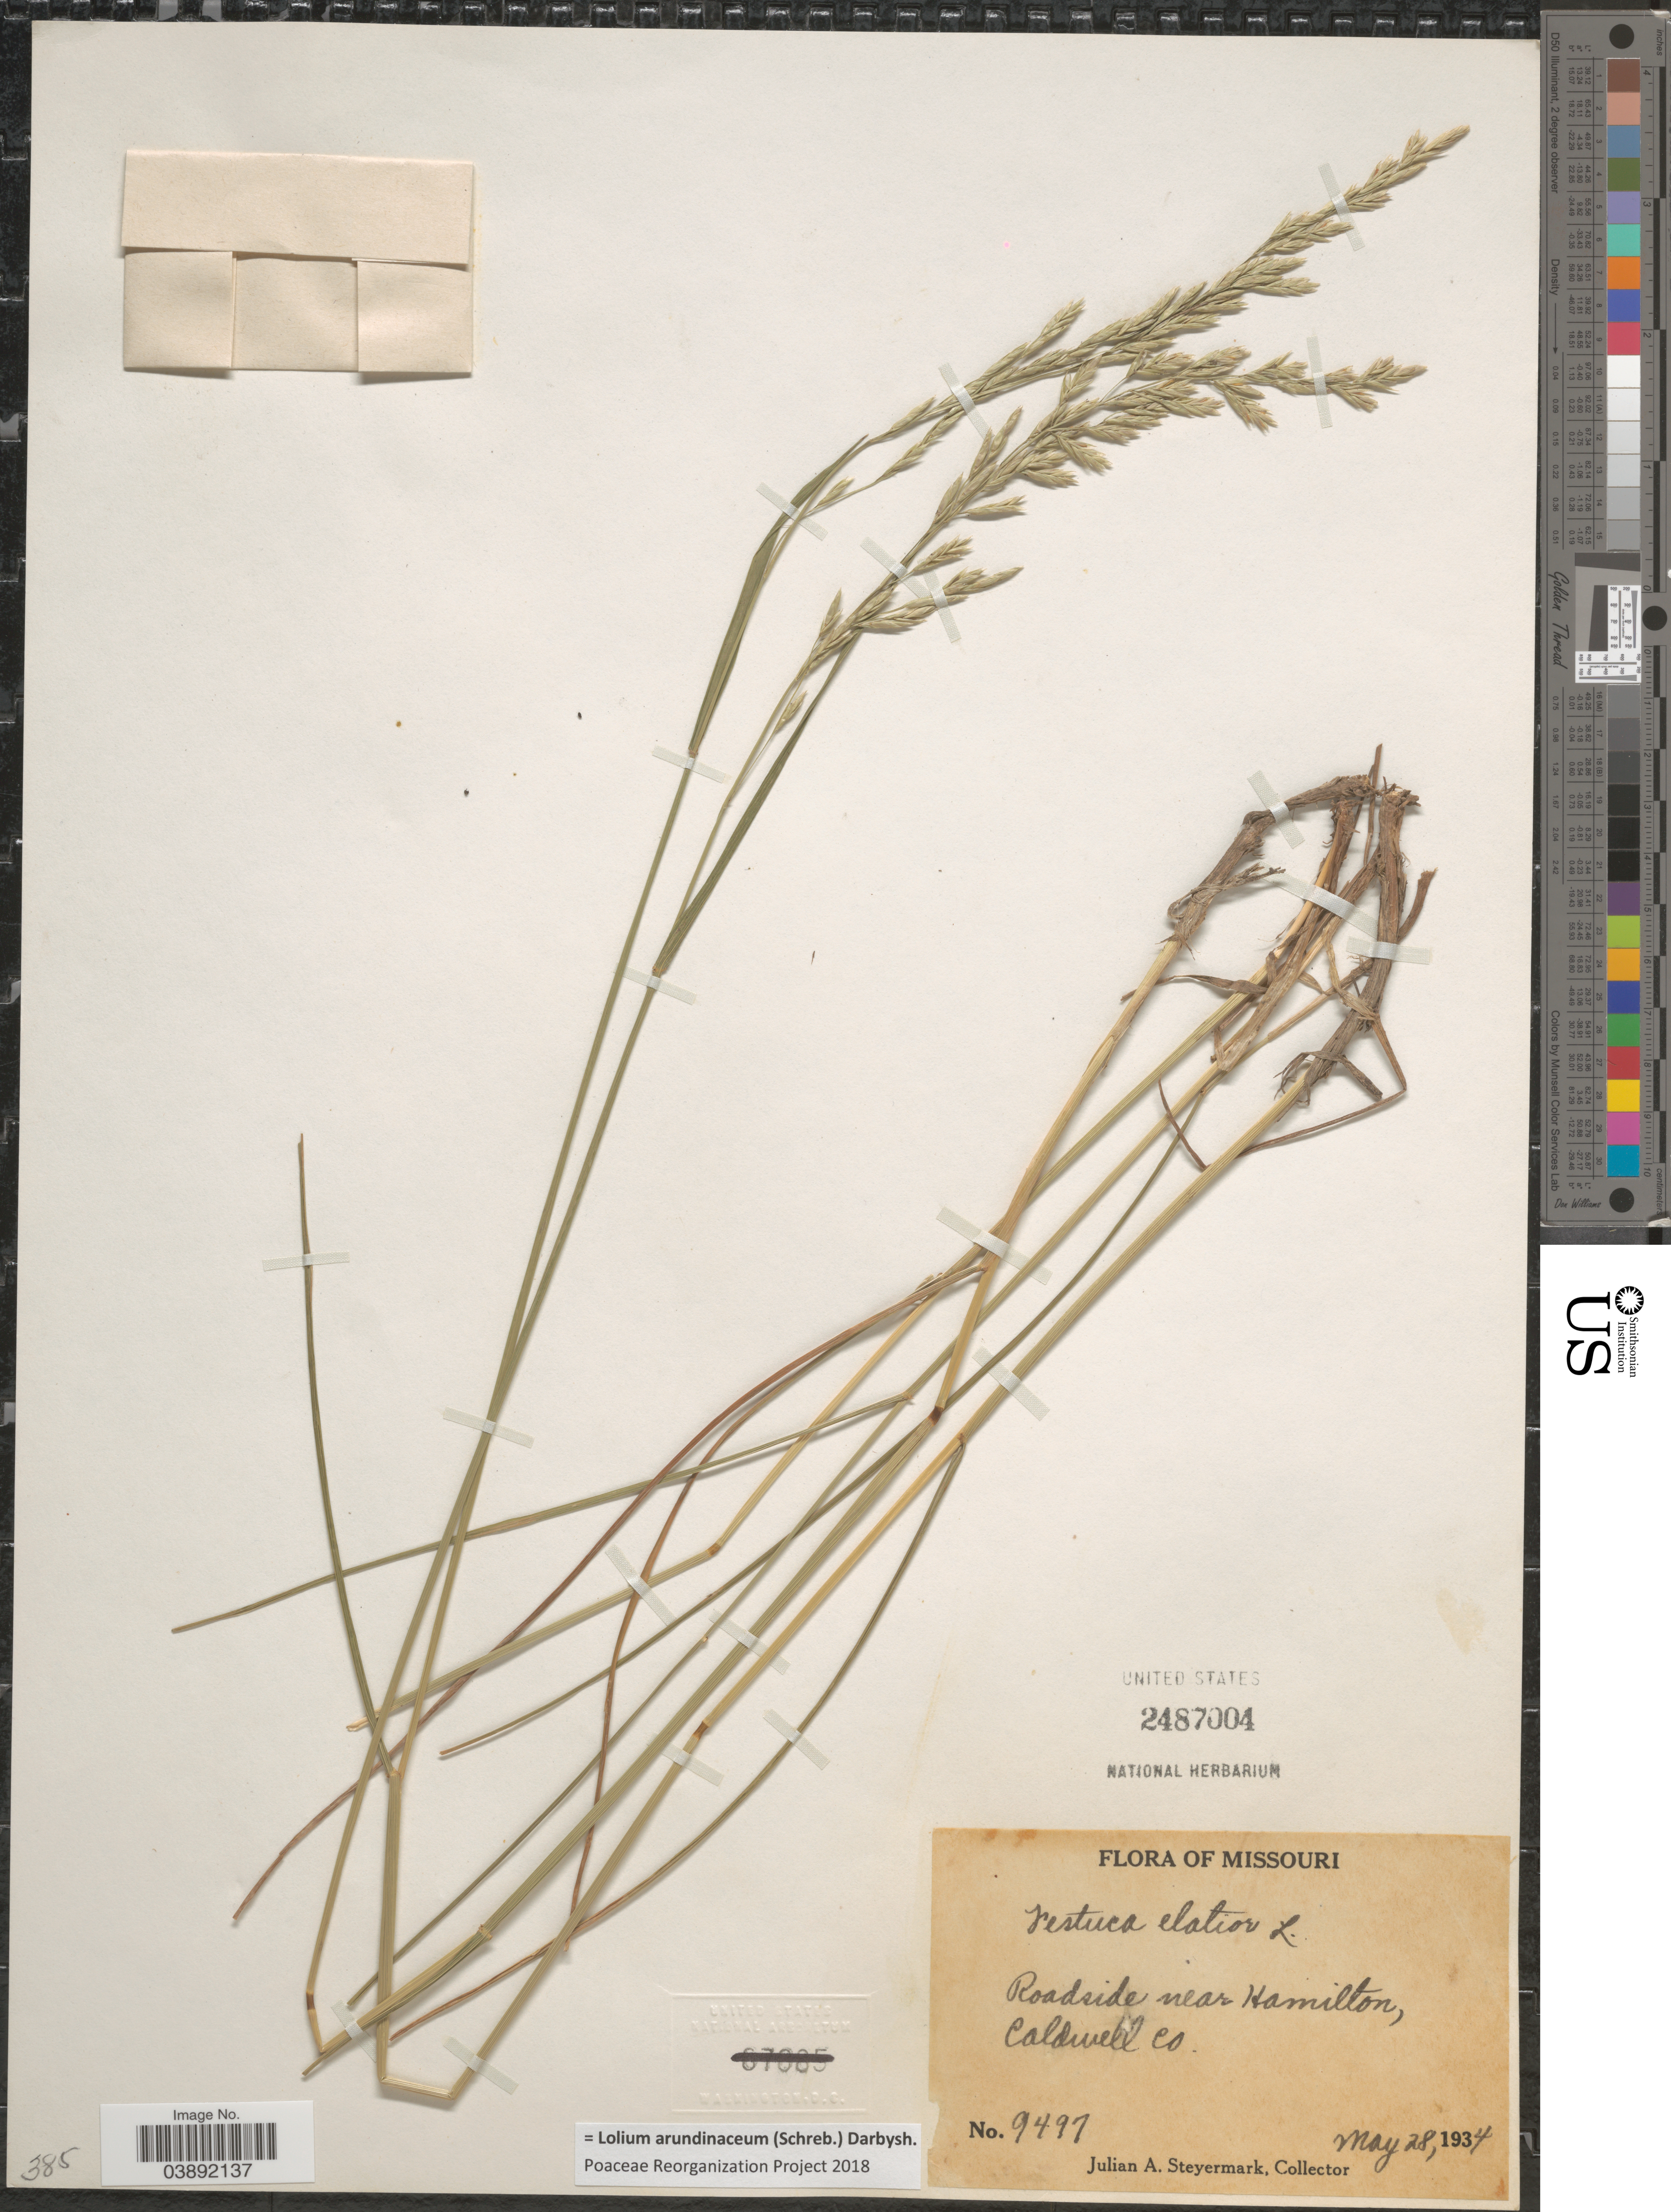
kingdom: Plantae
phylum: Tracheophyta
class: Liliopsida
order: Poales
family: Poaceae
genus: Lolium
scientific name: Lolium arundinaceum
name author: (Schreb.) Darbysh.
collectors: J. Steyermark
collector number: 9497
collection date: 1934-05-28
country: United States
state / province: Missouri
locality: Roadside near Hamilton, Caldwell Co.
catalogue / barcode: US 2487004